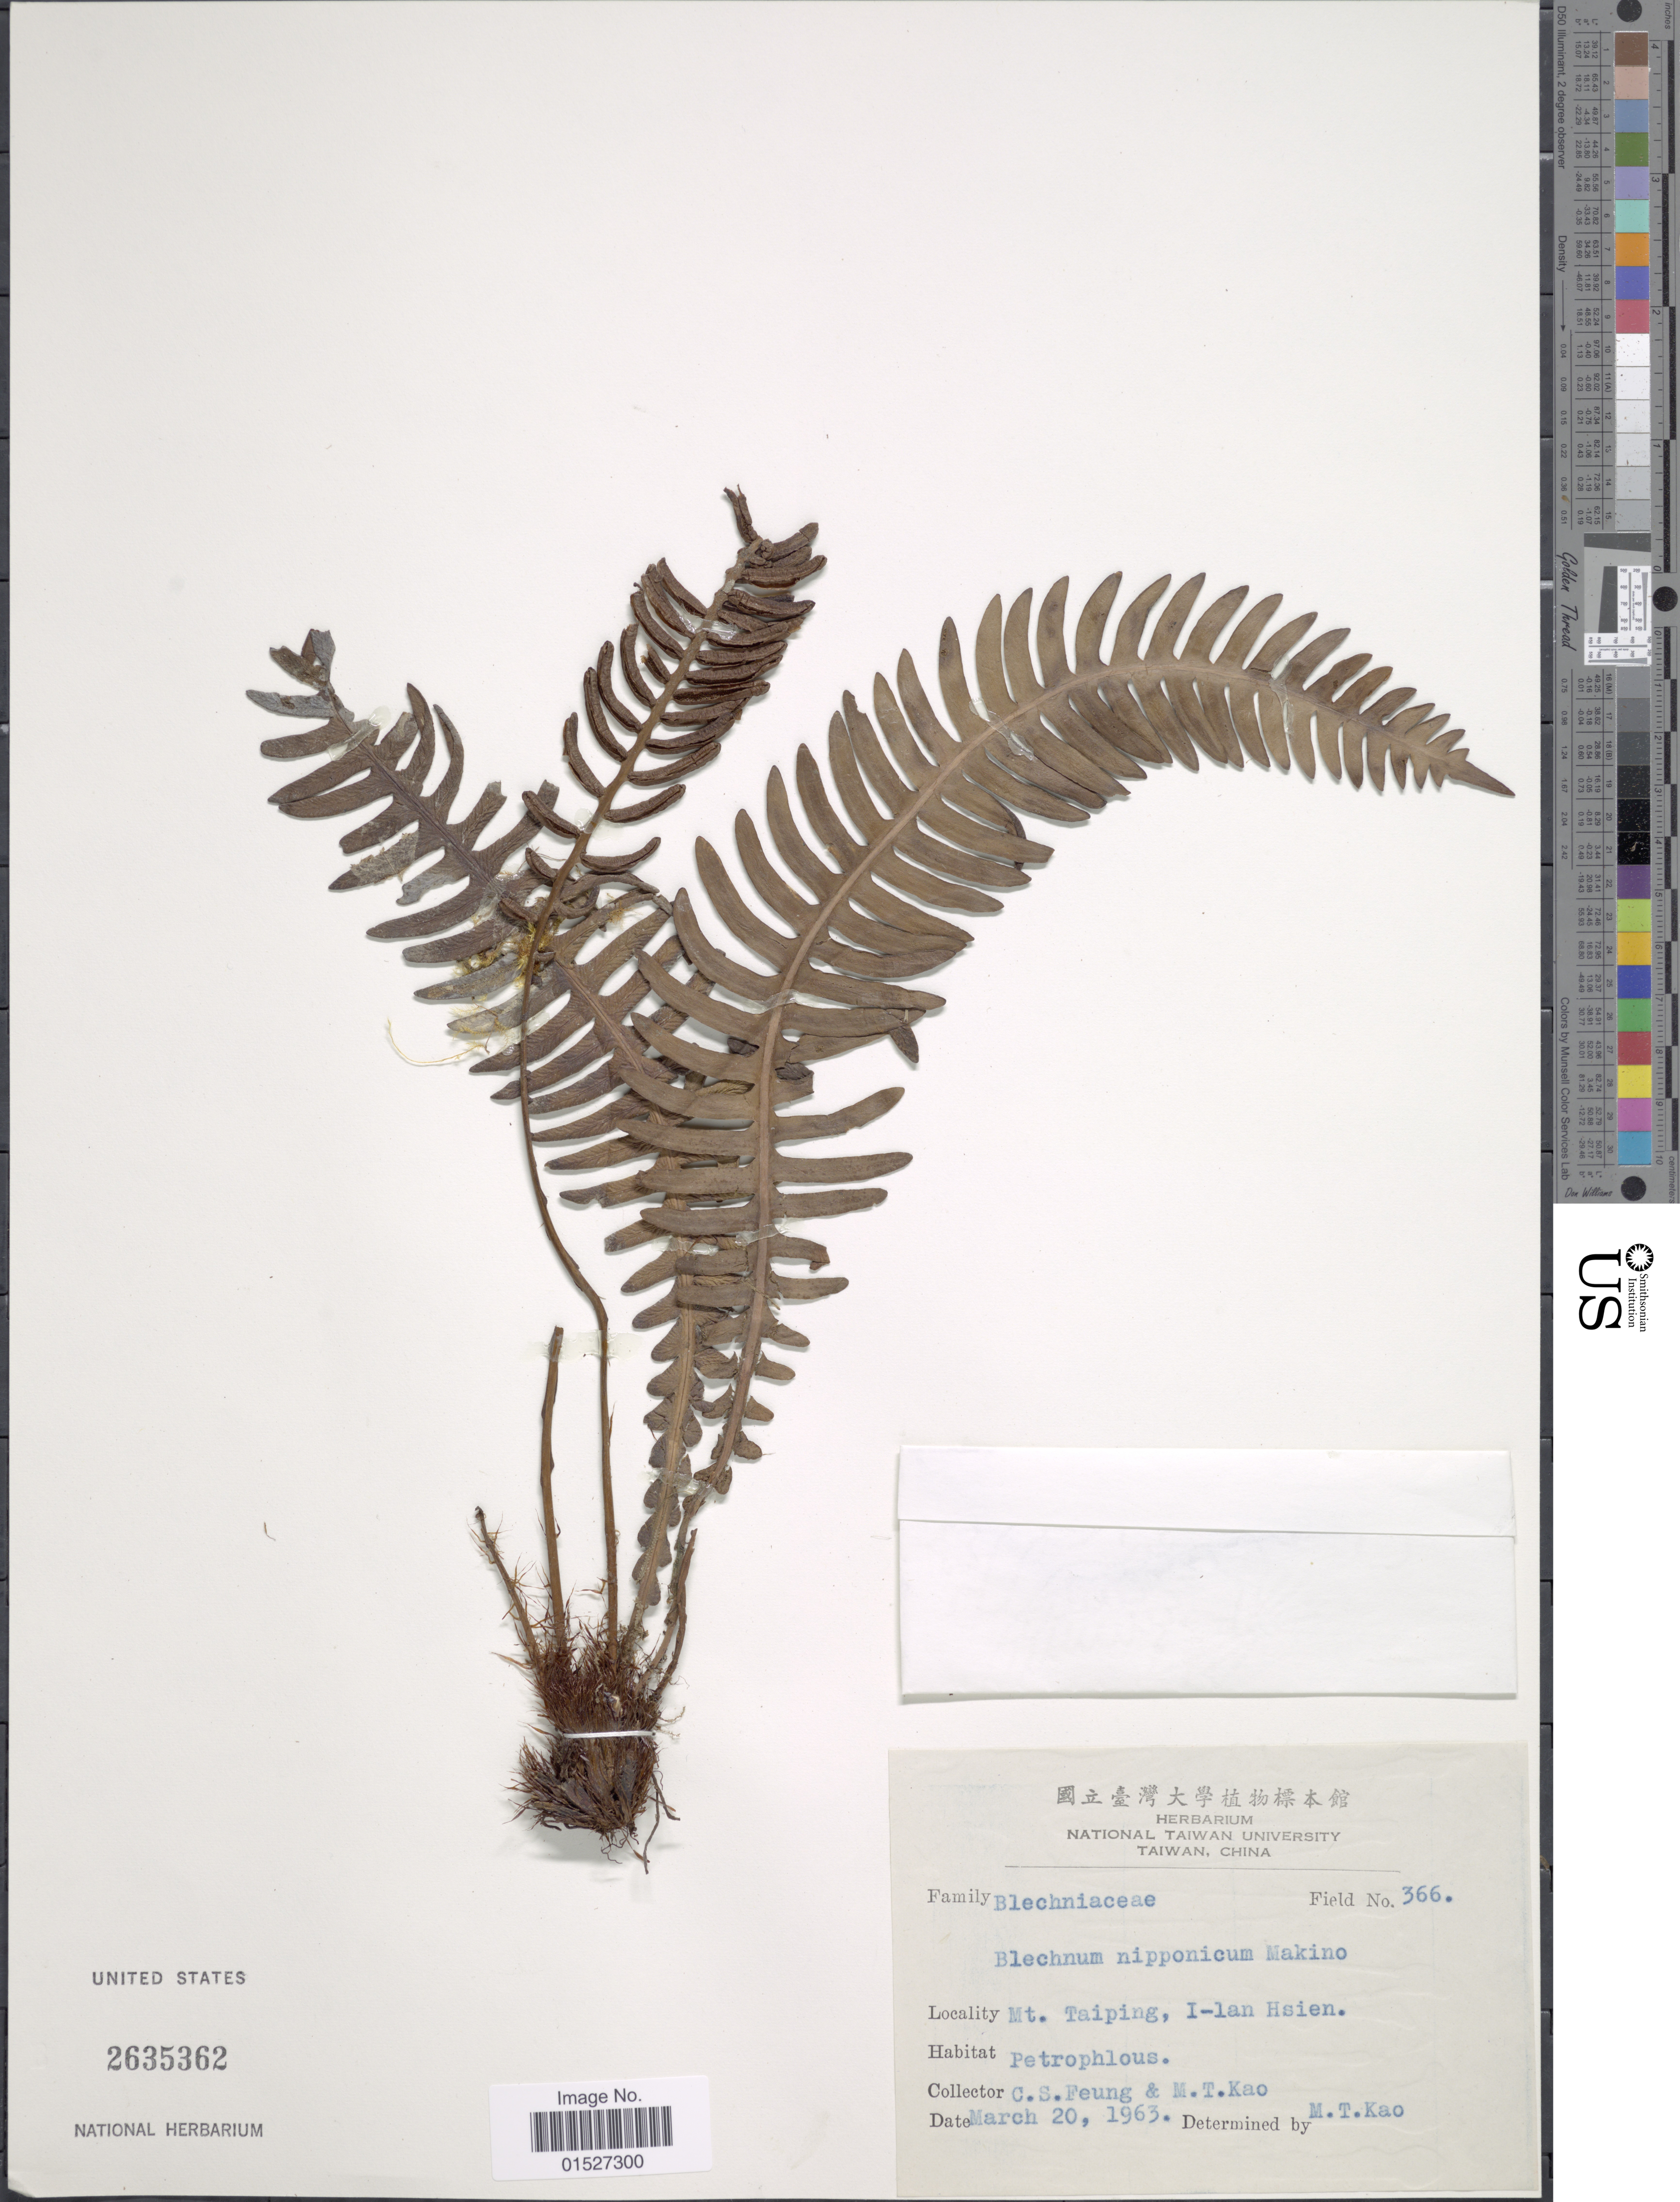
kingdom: Plantae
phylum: Tracheophyta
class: Polypodiopsida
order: Polypodiales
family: Blechnaceae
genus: Blechnum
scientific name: Blechnum nipponicum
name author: (Kunze) Makino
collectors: C. Feung & M. T. Kao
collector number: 366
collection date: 1963-03-20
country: Taiwan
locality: Mt. Taiping, I-Ian Hsien.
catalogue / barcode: US 2635362